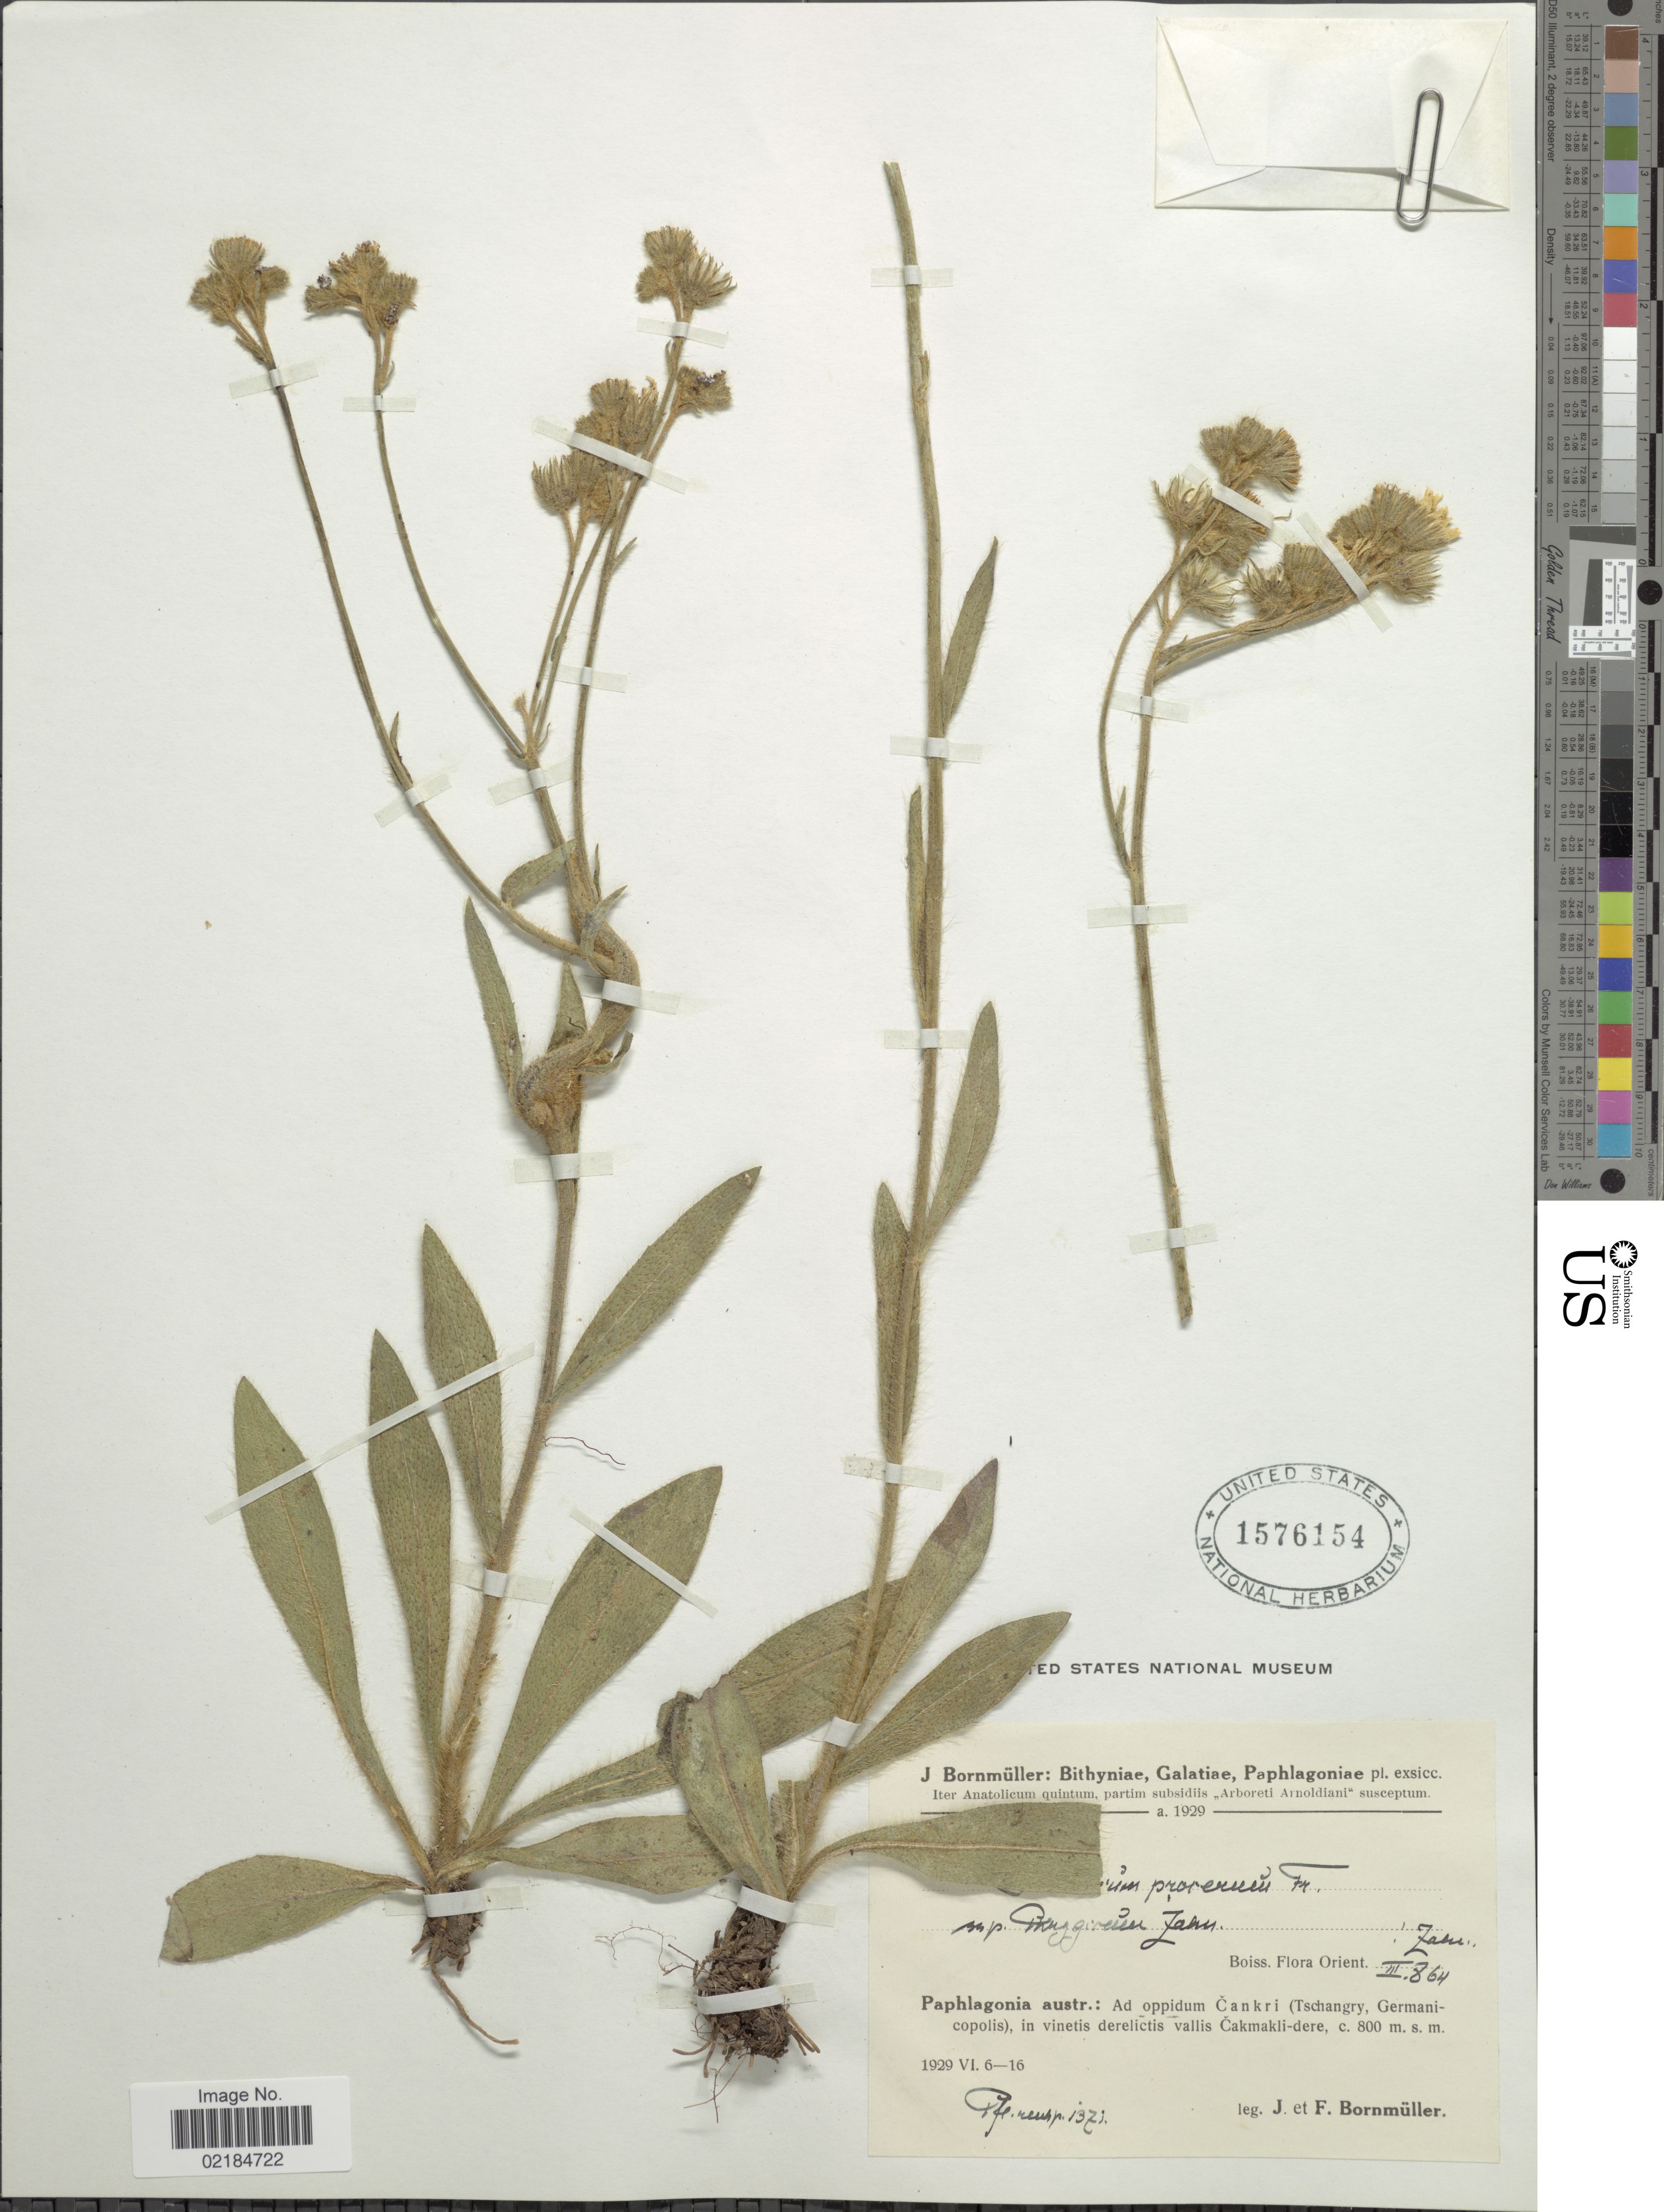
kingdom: Plantae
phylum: Tracheophyta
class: Magnoliopsida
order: Asterales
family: Asteraceae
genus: Pilosella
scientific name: Pilosella procera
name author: (Fr.) F.W. Schultz & Sch. Bip.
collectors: J. Bornmüller & F. Bornmüller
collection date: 1929-06-06/1929-06-16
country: Turkey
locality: Paphlagonia austr.: ad oppidum Cankri (Tschangry, Germanicopolis), in vinetis derelictis vallis Calmakli-dere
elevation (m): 800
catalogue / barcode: US 1576154